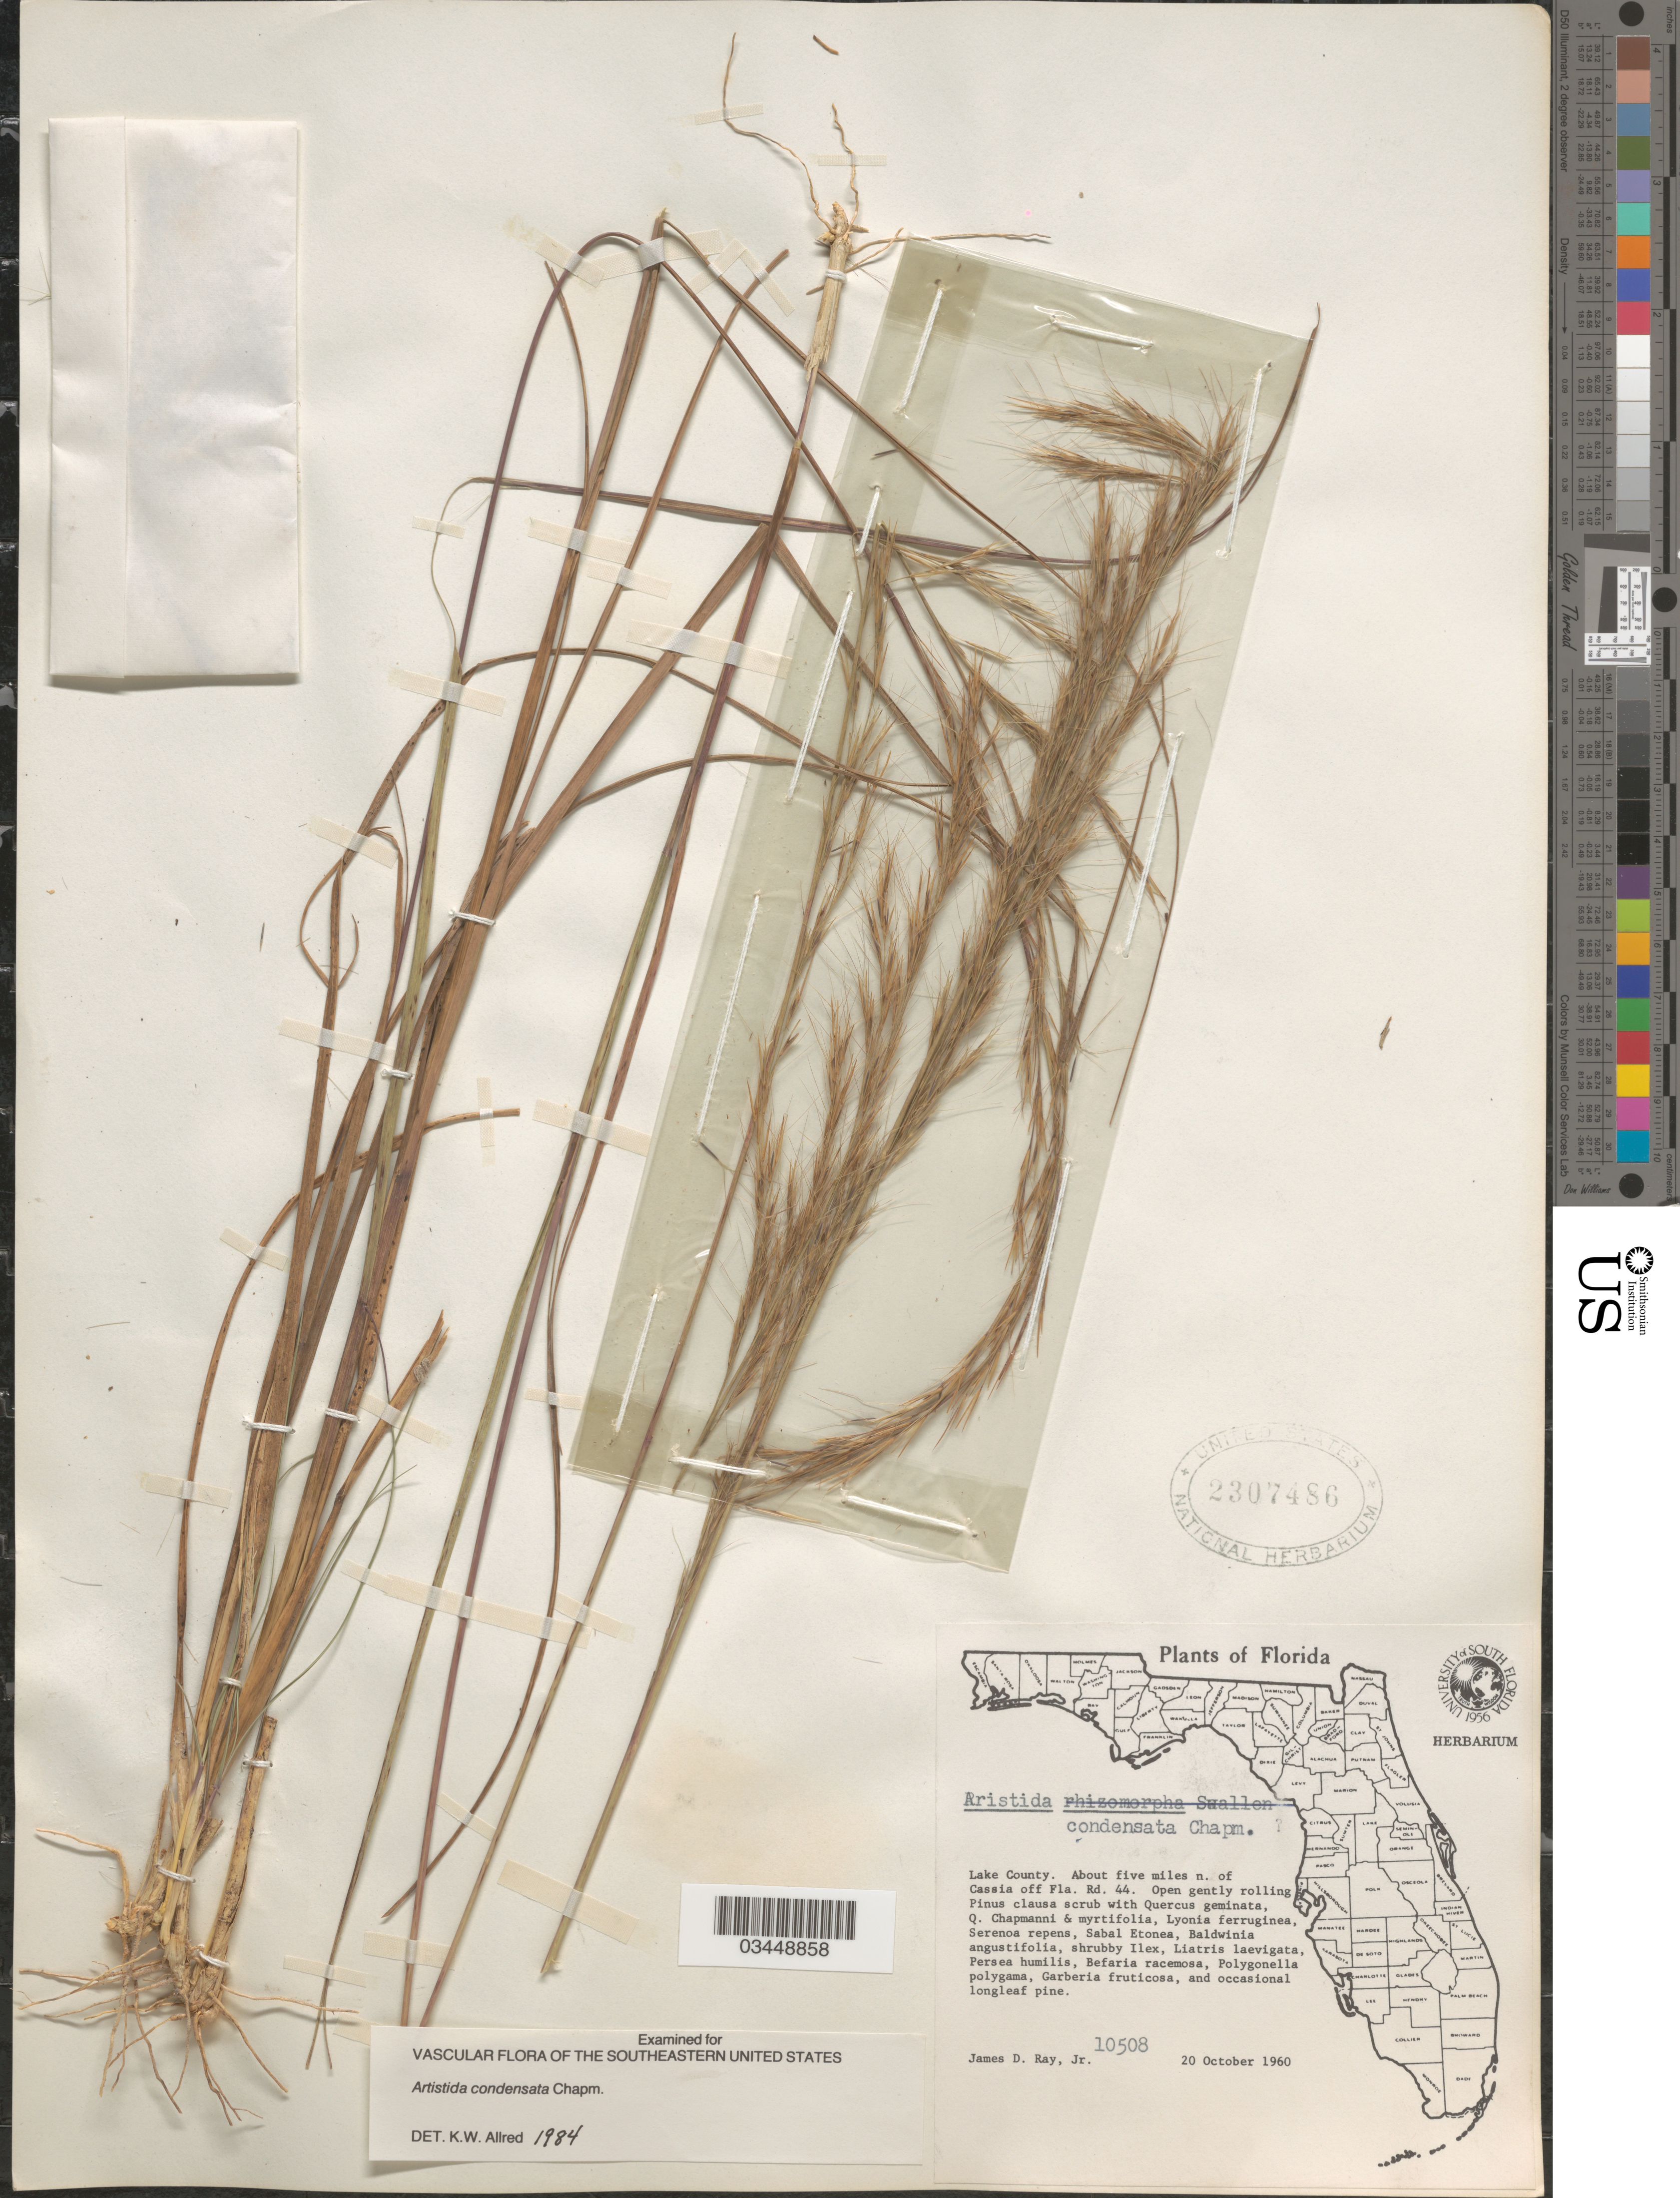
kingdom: Plantae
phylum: Tracheophyta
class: Liliopsida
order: Poales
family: Poaceae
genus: Aristida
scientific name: Aristida condensata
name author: Chapm.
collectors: J. D. Ray Jr.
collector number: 10508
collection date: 1960-10-20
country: United States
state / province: Florida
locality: Lake County. About five miles n. of Cassia off Fla. Rd. 44.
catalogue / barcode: US 2307486